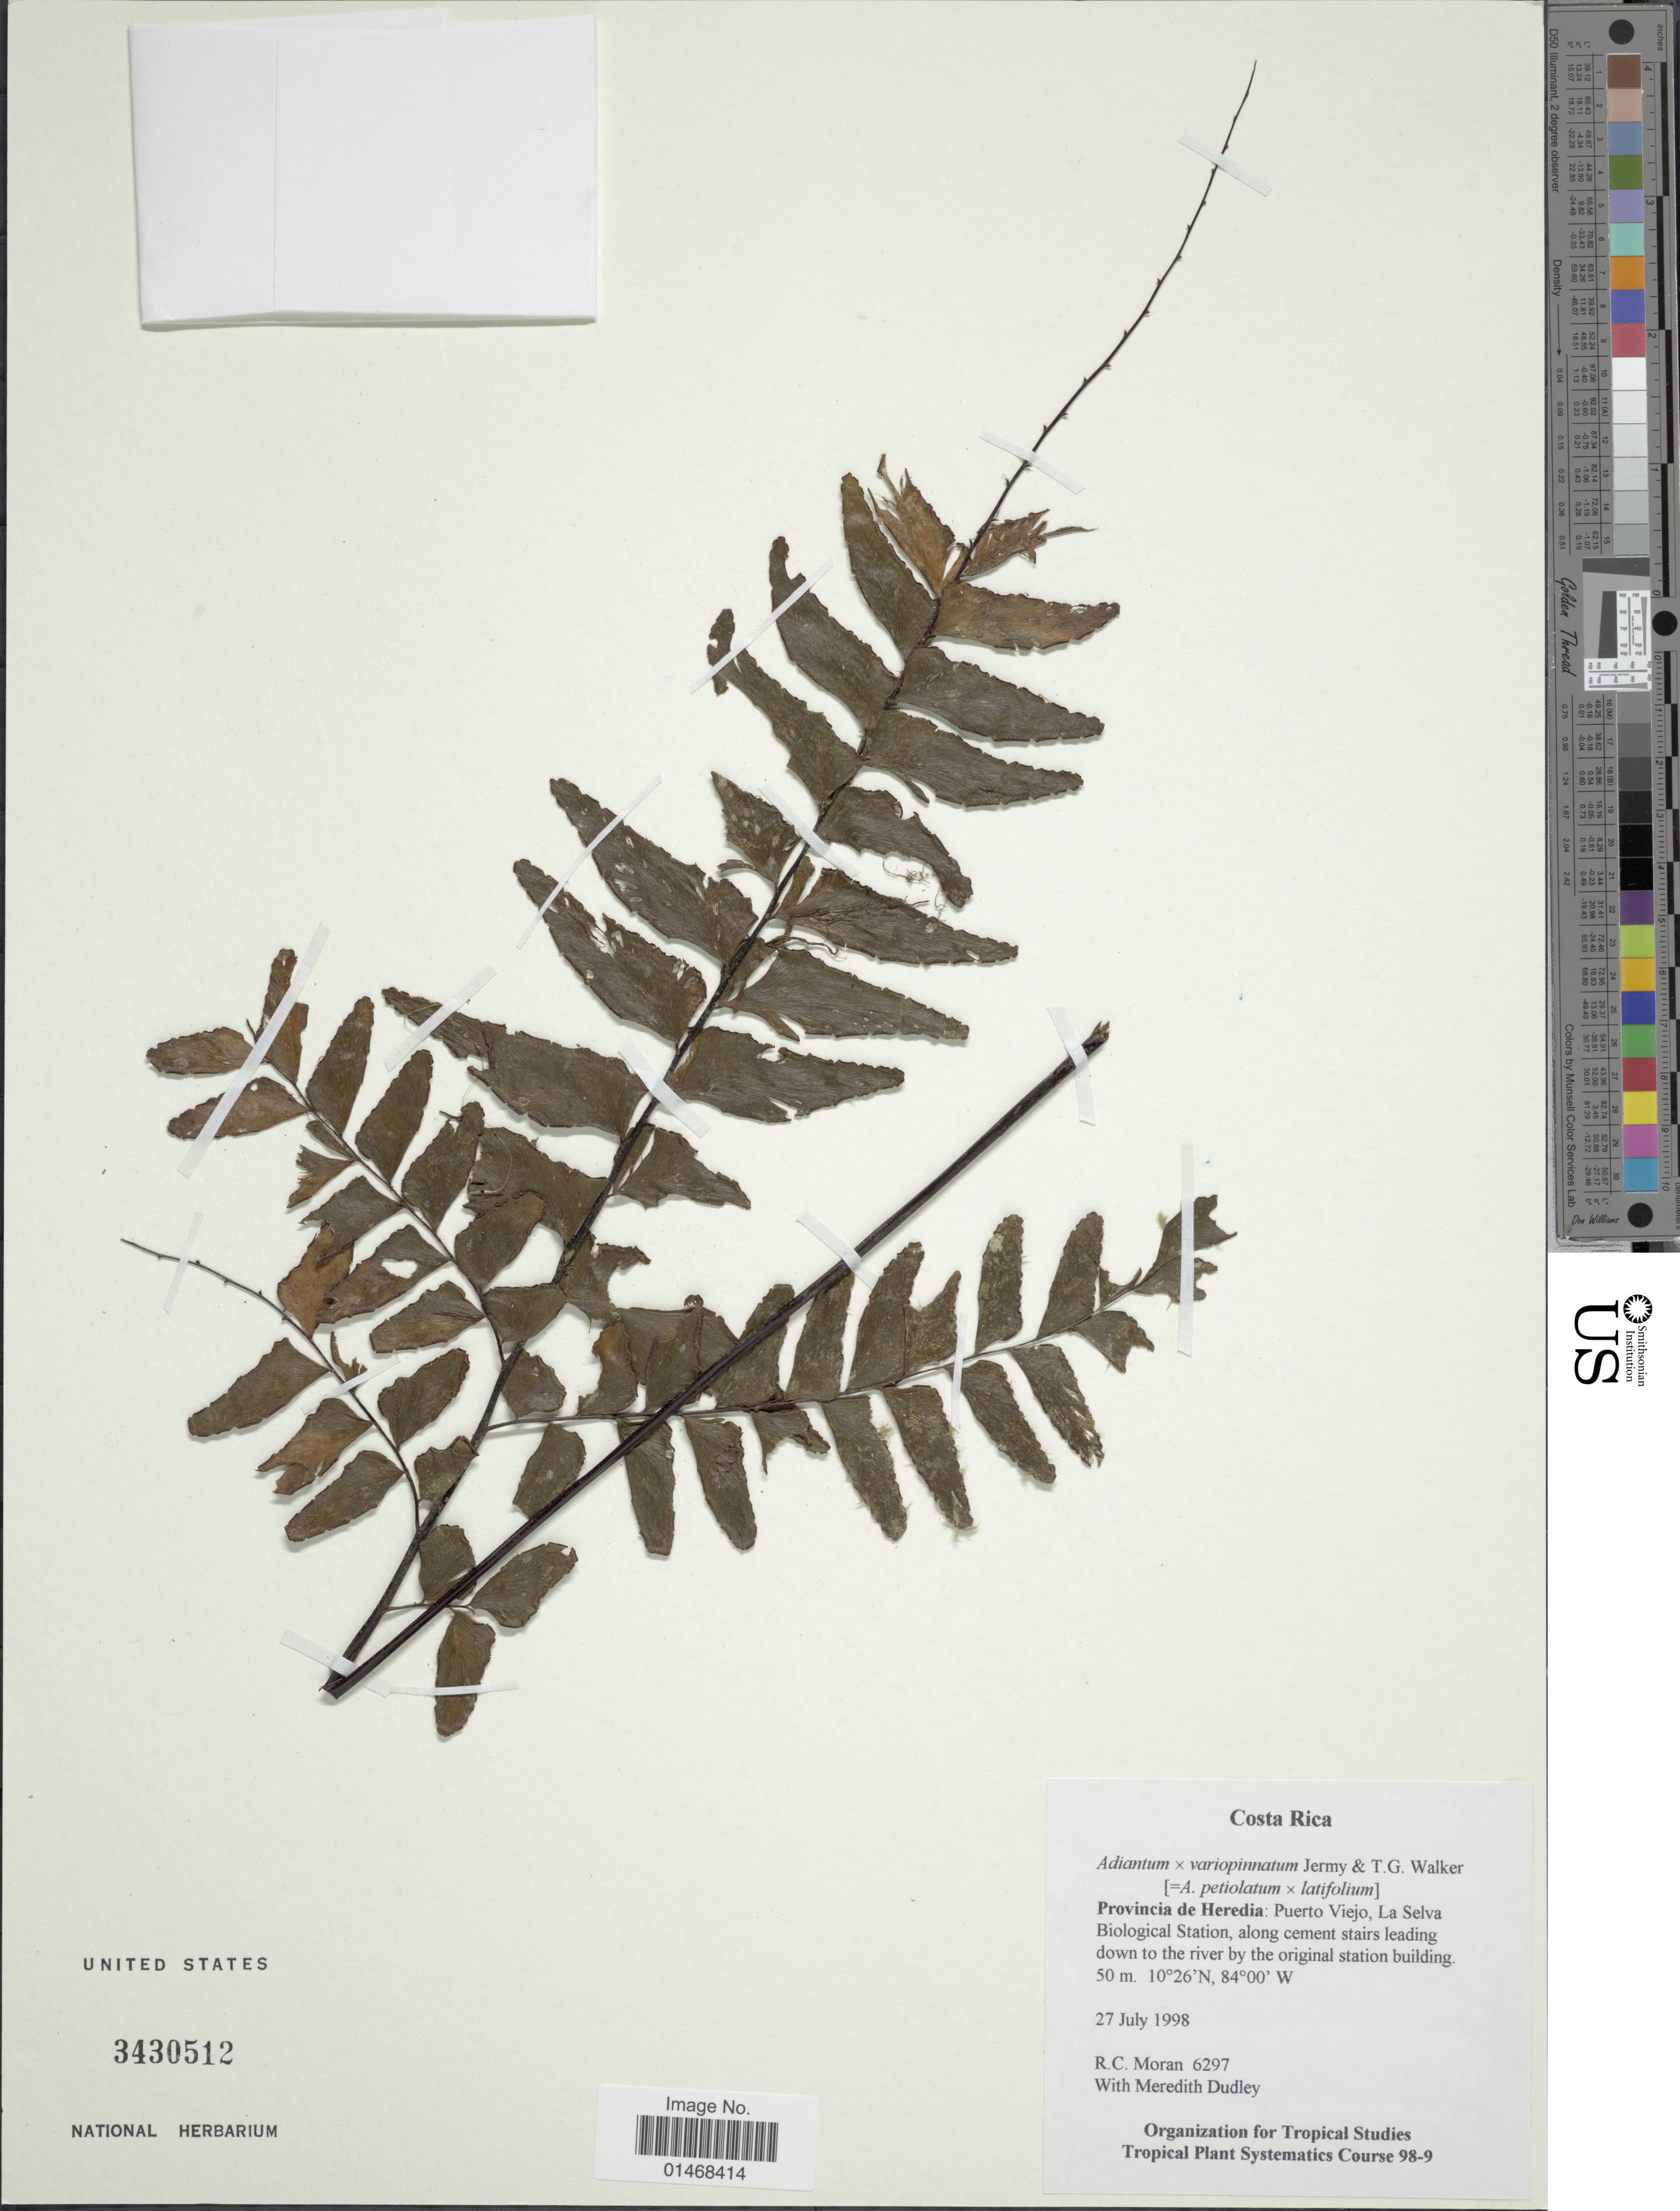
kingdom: Plantae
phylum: Tracheophyta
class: Polypodiopsida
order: Polypodiales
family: Pteridaceae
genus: Adiantum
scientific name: Adiantum x variopinnatum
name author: Jermy & T.G. Walker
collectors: R. C. Moran & M. Dudley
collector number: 6297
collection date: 1998-07-27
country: Costa Rica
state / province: Heredia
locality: Puerto Viejo, La Selva Biological Staton, along cement stairs leading down to the river by the original station building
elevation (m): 50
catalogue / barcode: US 3430512